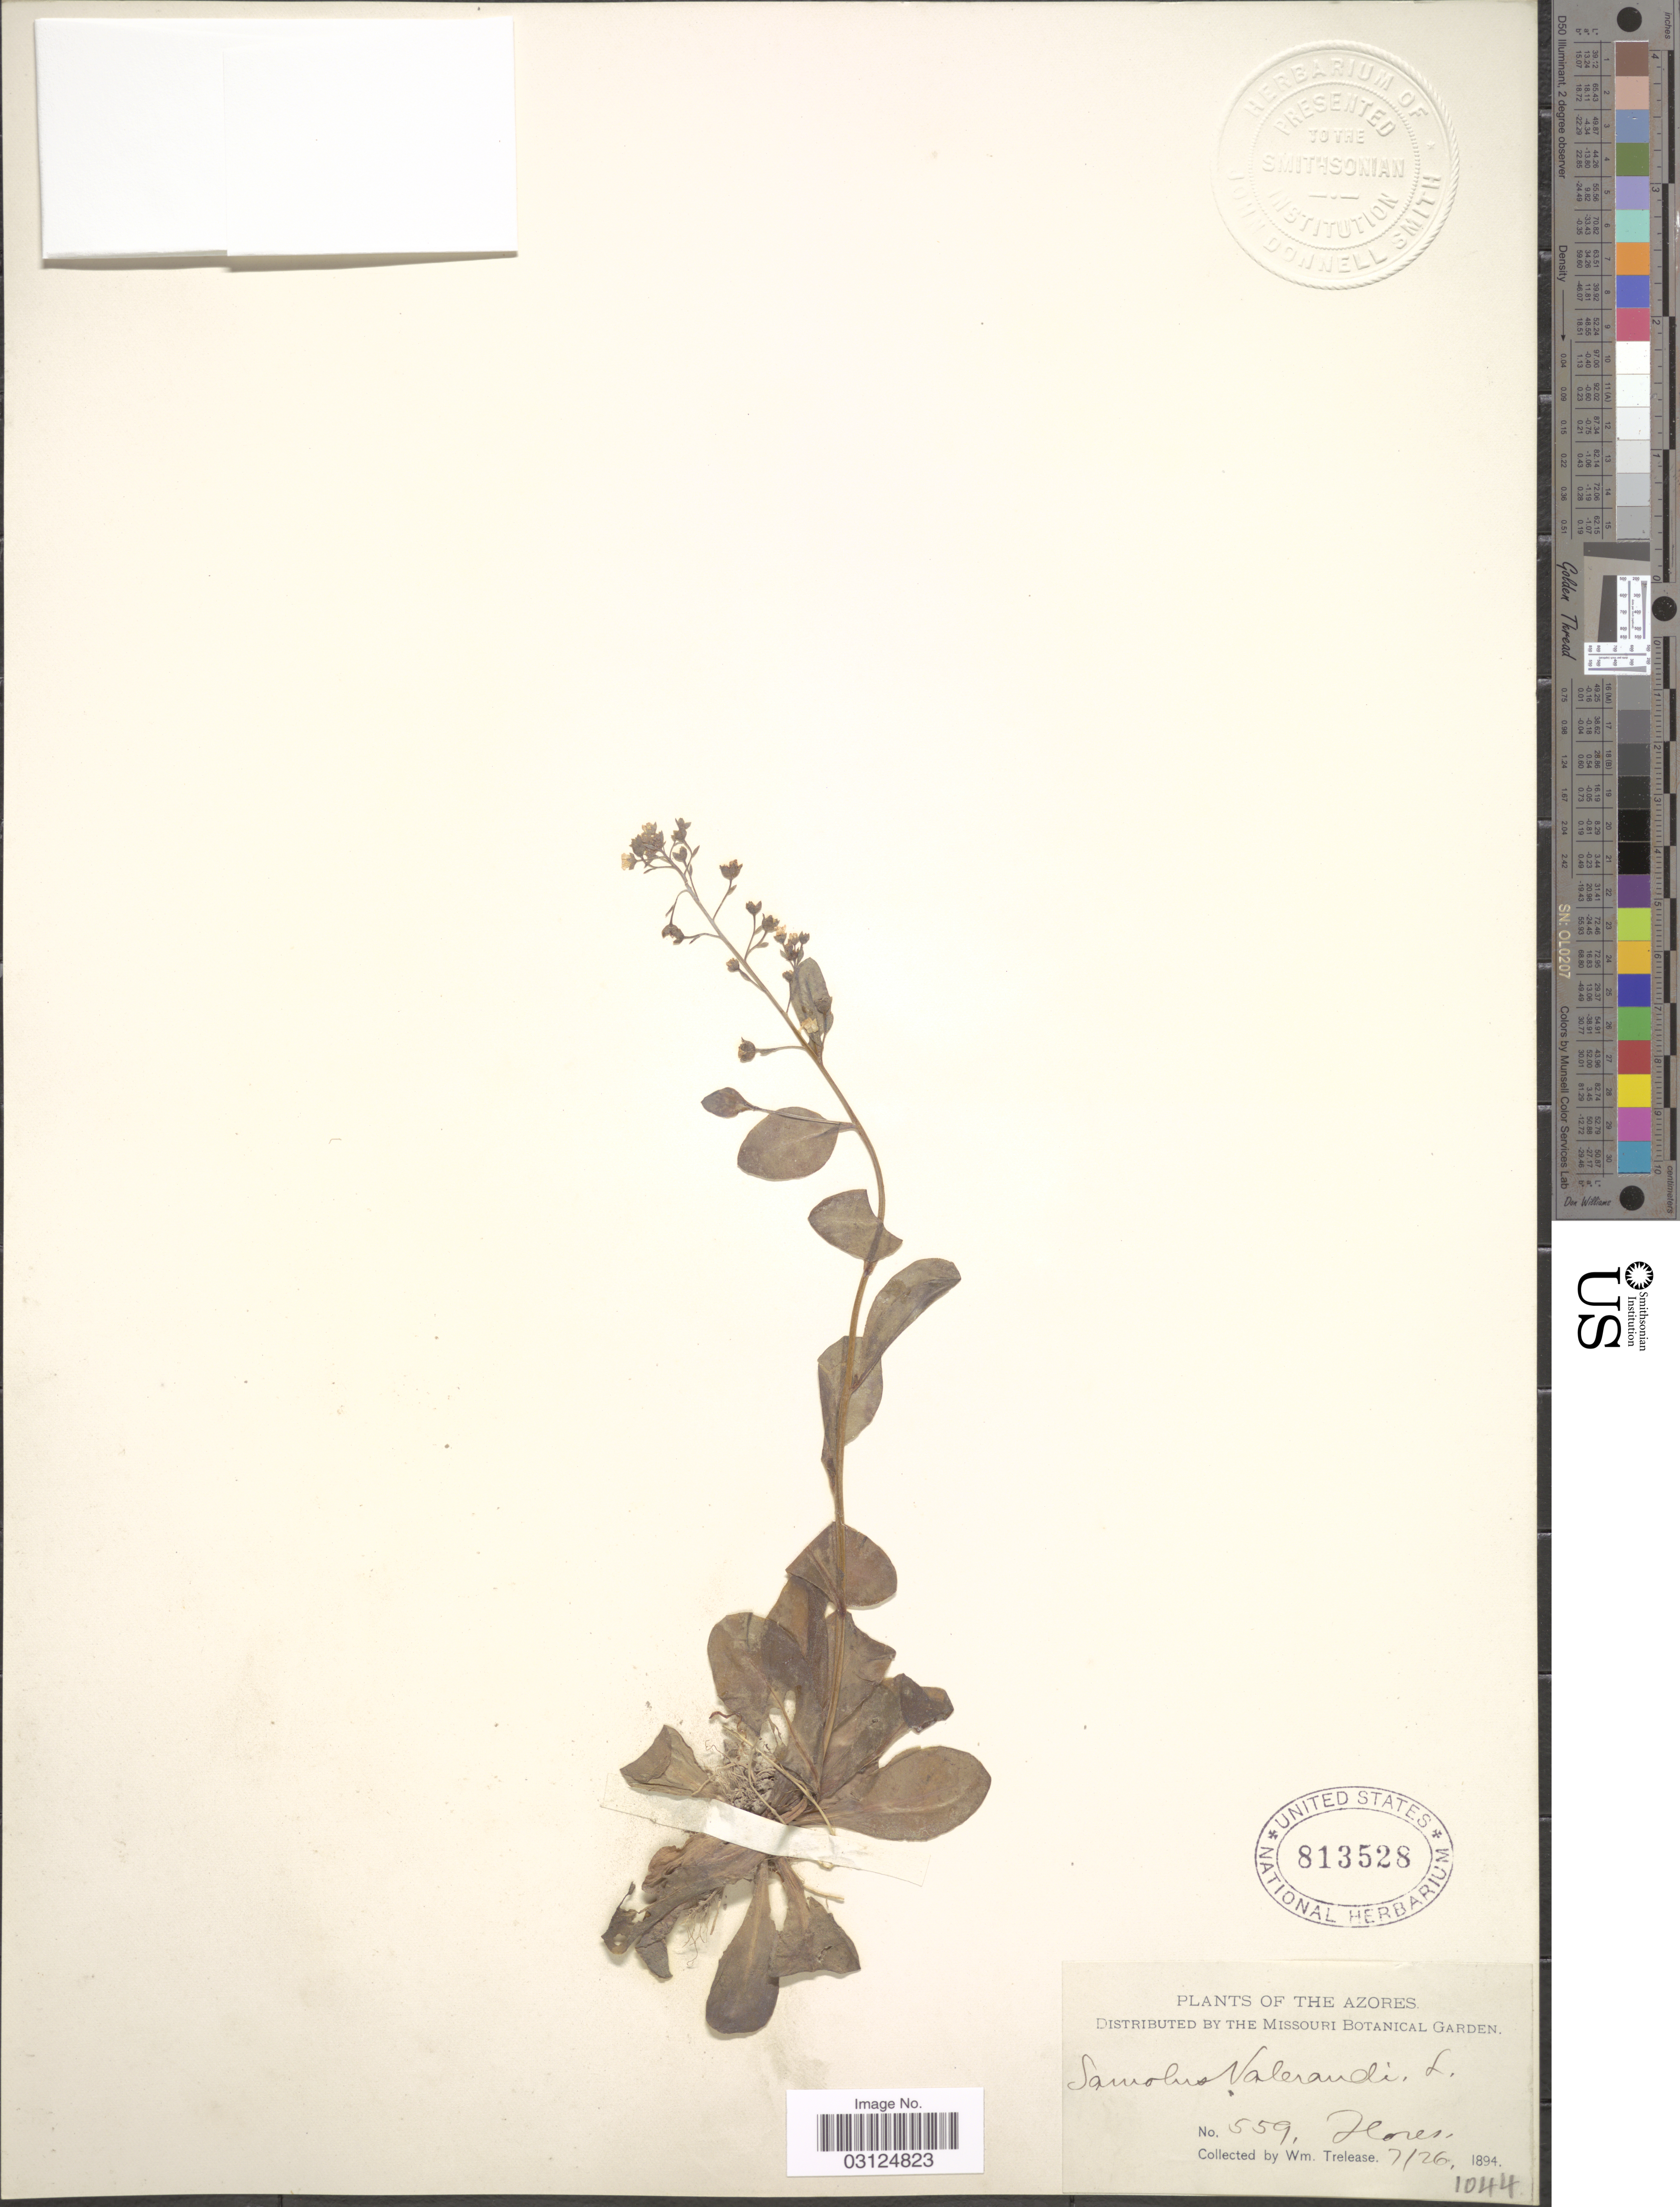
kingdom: Plantae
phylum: Tracheophyta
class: Magnoliopsida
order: Ericales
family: Primulaceae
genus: Samolus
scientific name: Samolus valerandi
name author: L.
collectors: W. Trelease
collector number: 559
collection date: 1894-07-26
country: Portugal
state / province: Azores (Aut. Reg.)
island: Flores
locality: Flores.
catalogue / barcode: US 813528